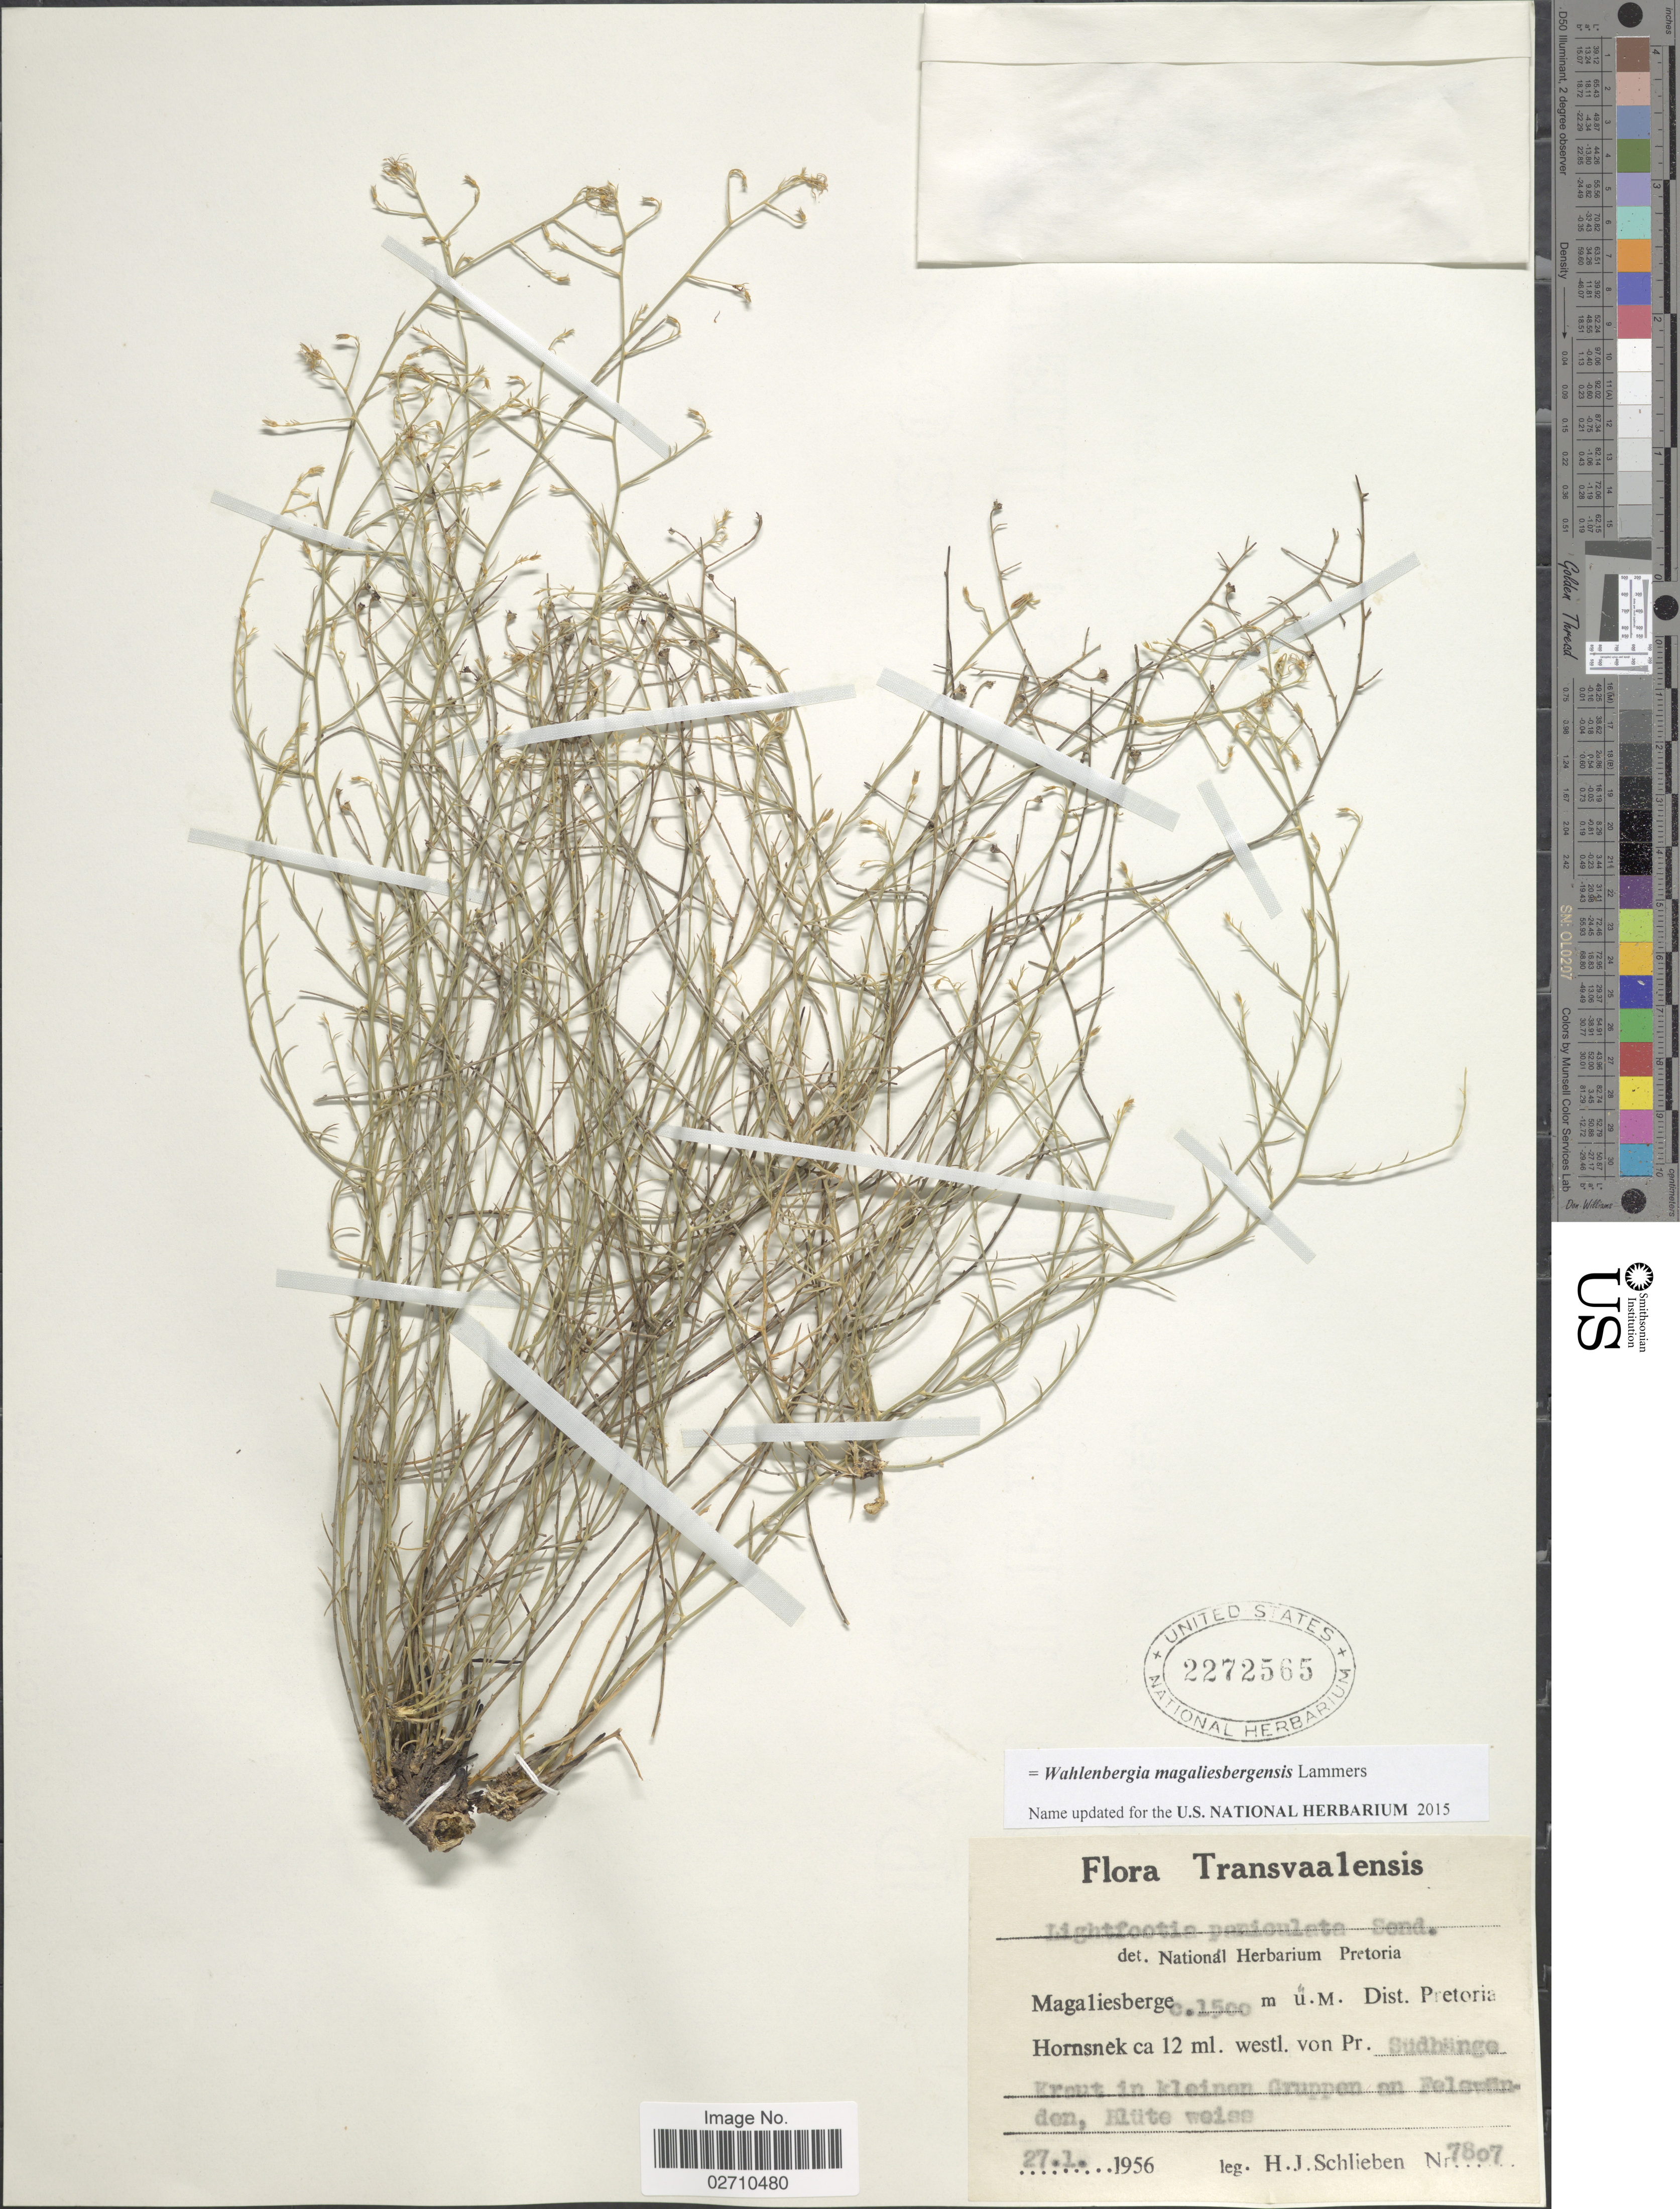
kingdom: Plantae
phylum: Tracheophyta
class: Magnoliopsida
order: Asterales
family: Campanulaceae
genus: Wahlenbergia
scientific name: Wahlenbergia magaliesbergensis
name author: Lammers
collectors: H. J. Schlieben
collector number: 7807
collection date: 1956-01-27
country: South Africa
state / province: Gauteng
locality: Transvaalensis. Magaliesberge. Dist. Pretoria. Hornsnek ca 12 ml. westl. von Pr. Sudhange.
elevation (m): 1500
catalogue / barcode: US 2272565